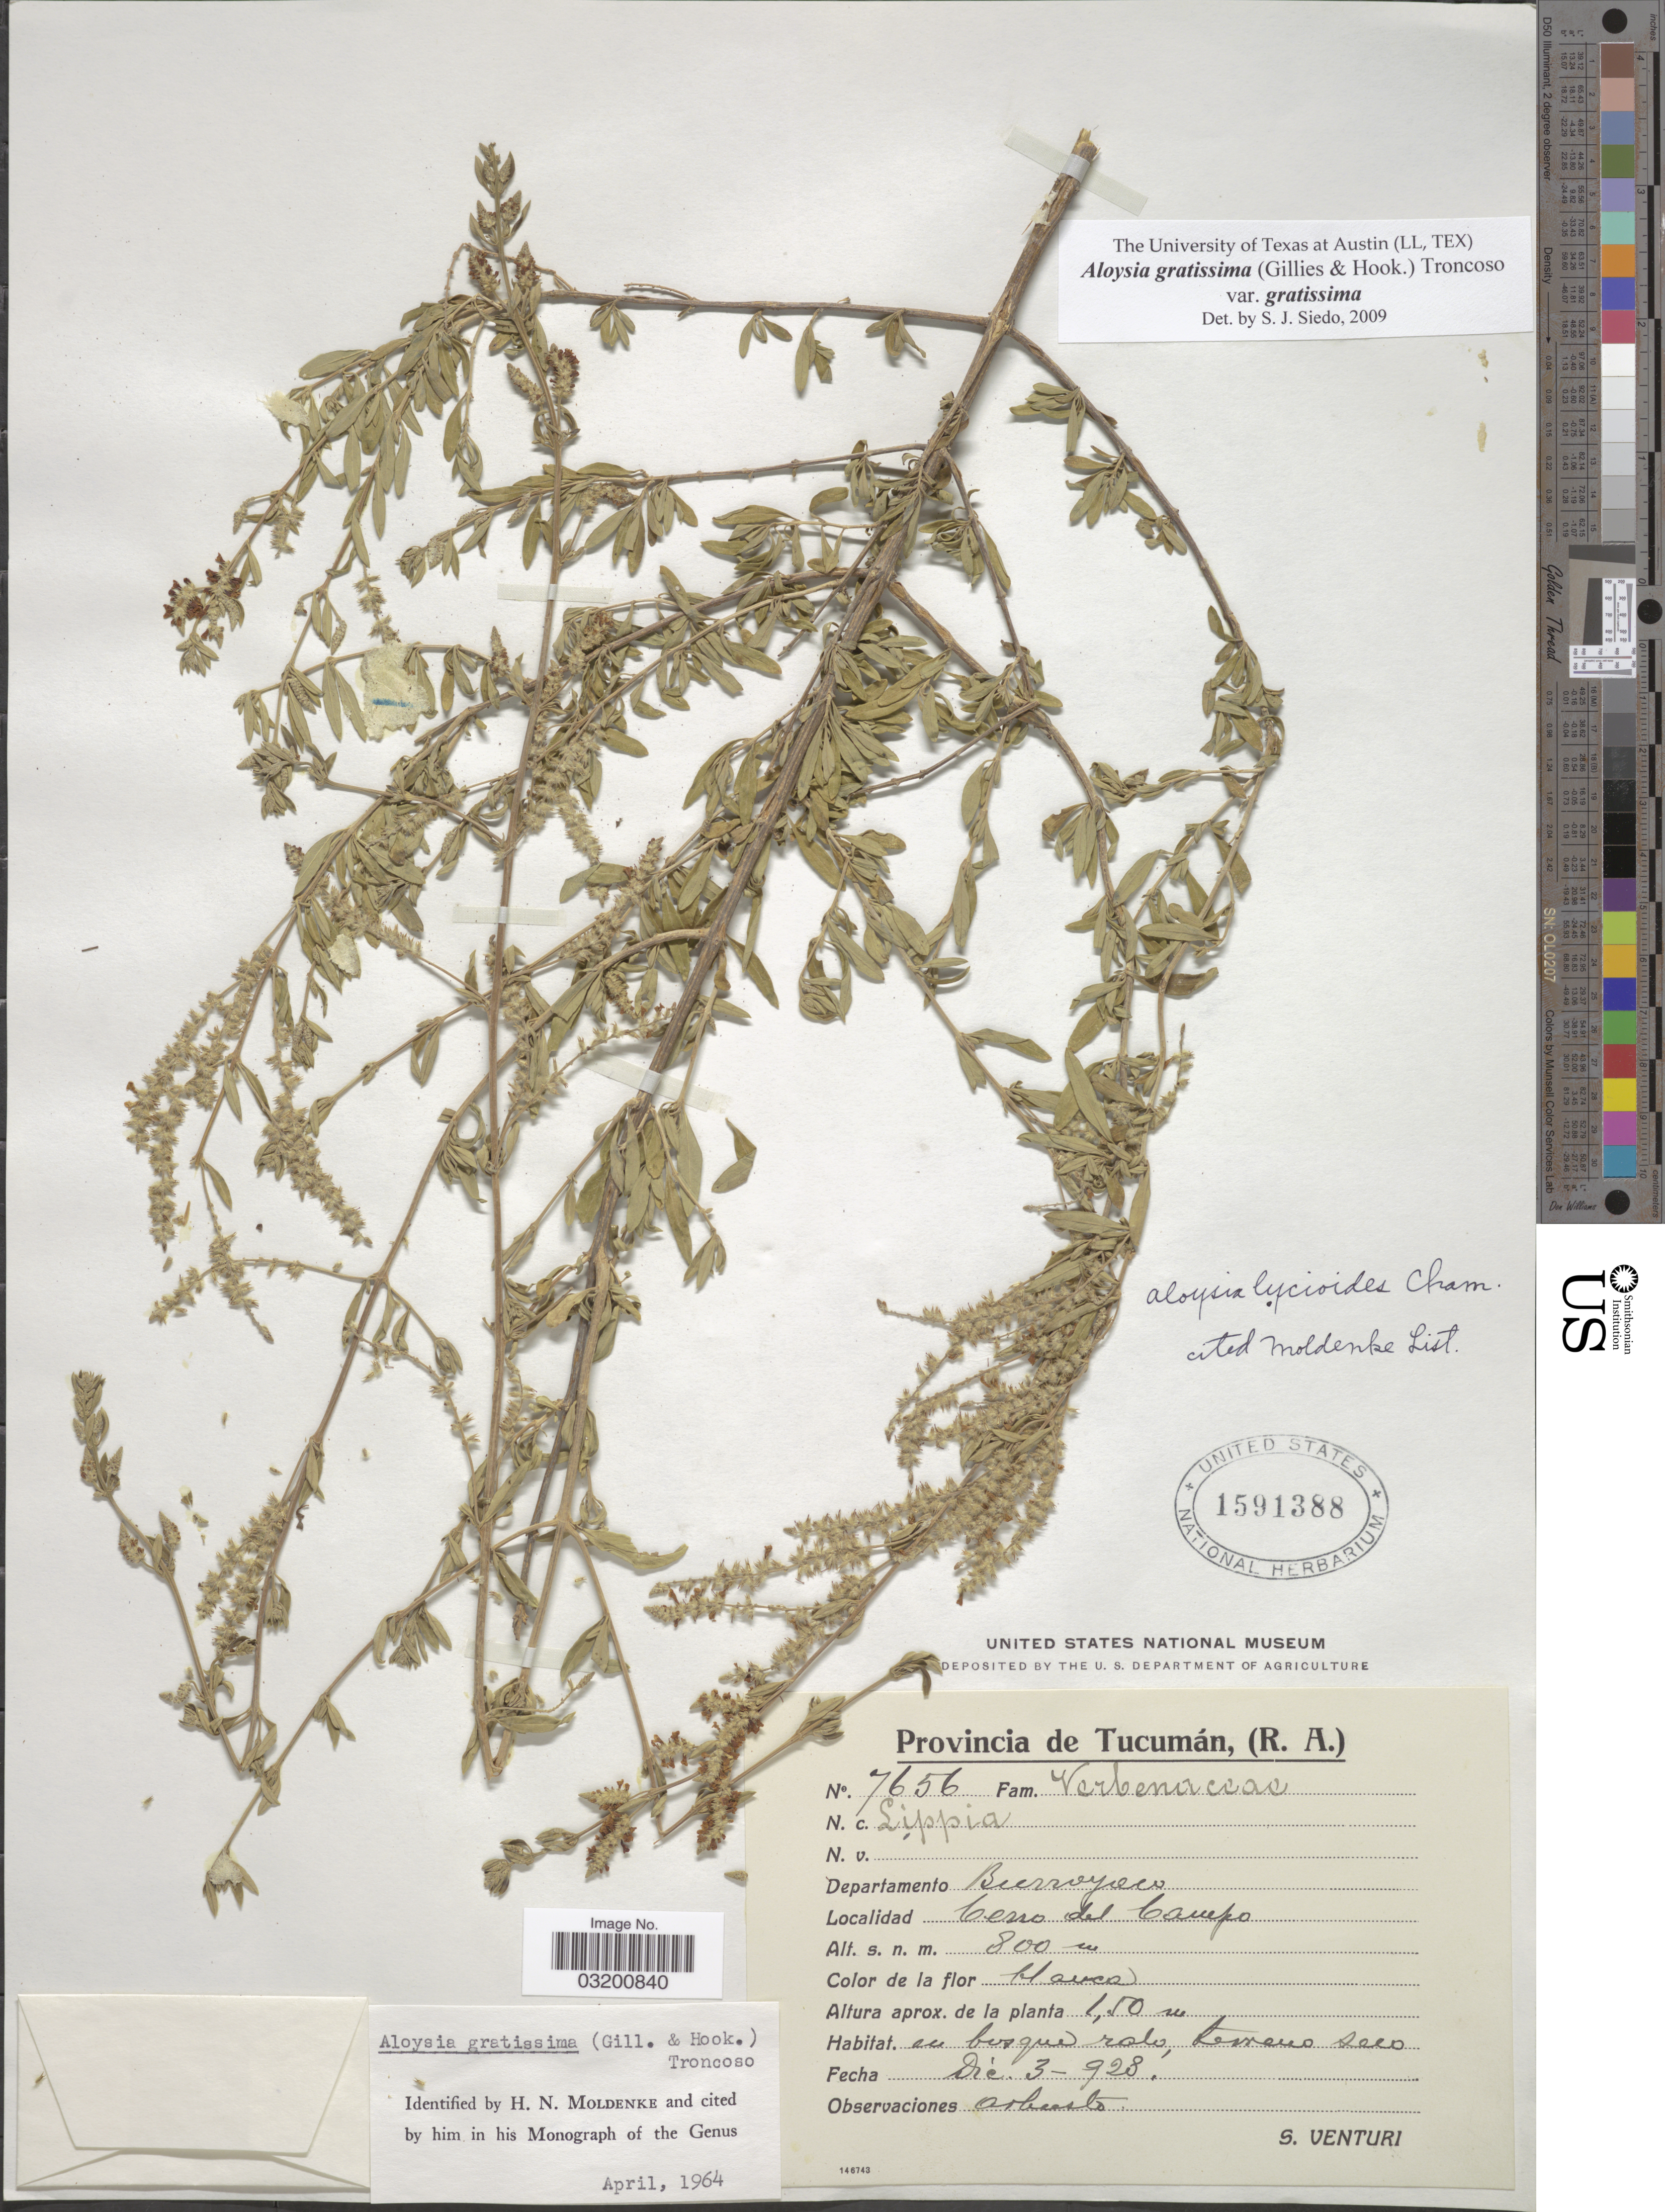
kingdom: Plantae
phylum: Tracheophyta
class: Magnoliopsida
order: Lamiales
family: Verbenaceae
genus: Aloysia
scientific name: Aloysia gratissima var. gratissima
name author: (Gillies & Hook.) Tronc.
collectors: S. Venturi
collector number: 7656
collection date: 1928-12-03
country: Argentina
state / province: Tucuman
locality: Departamento Burroyoco. Cerro del Campo.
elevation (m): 800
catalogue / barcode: US 1591388